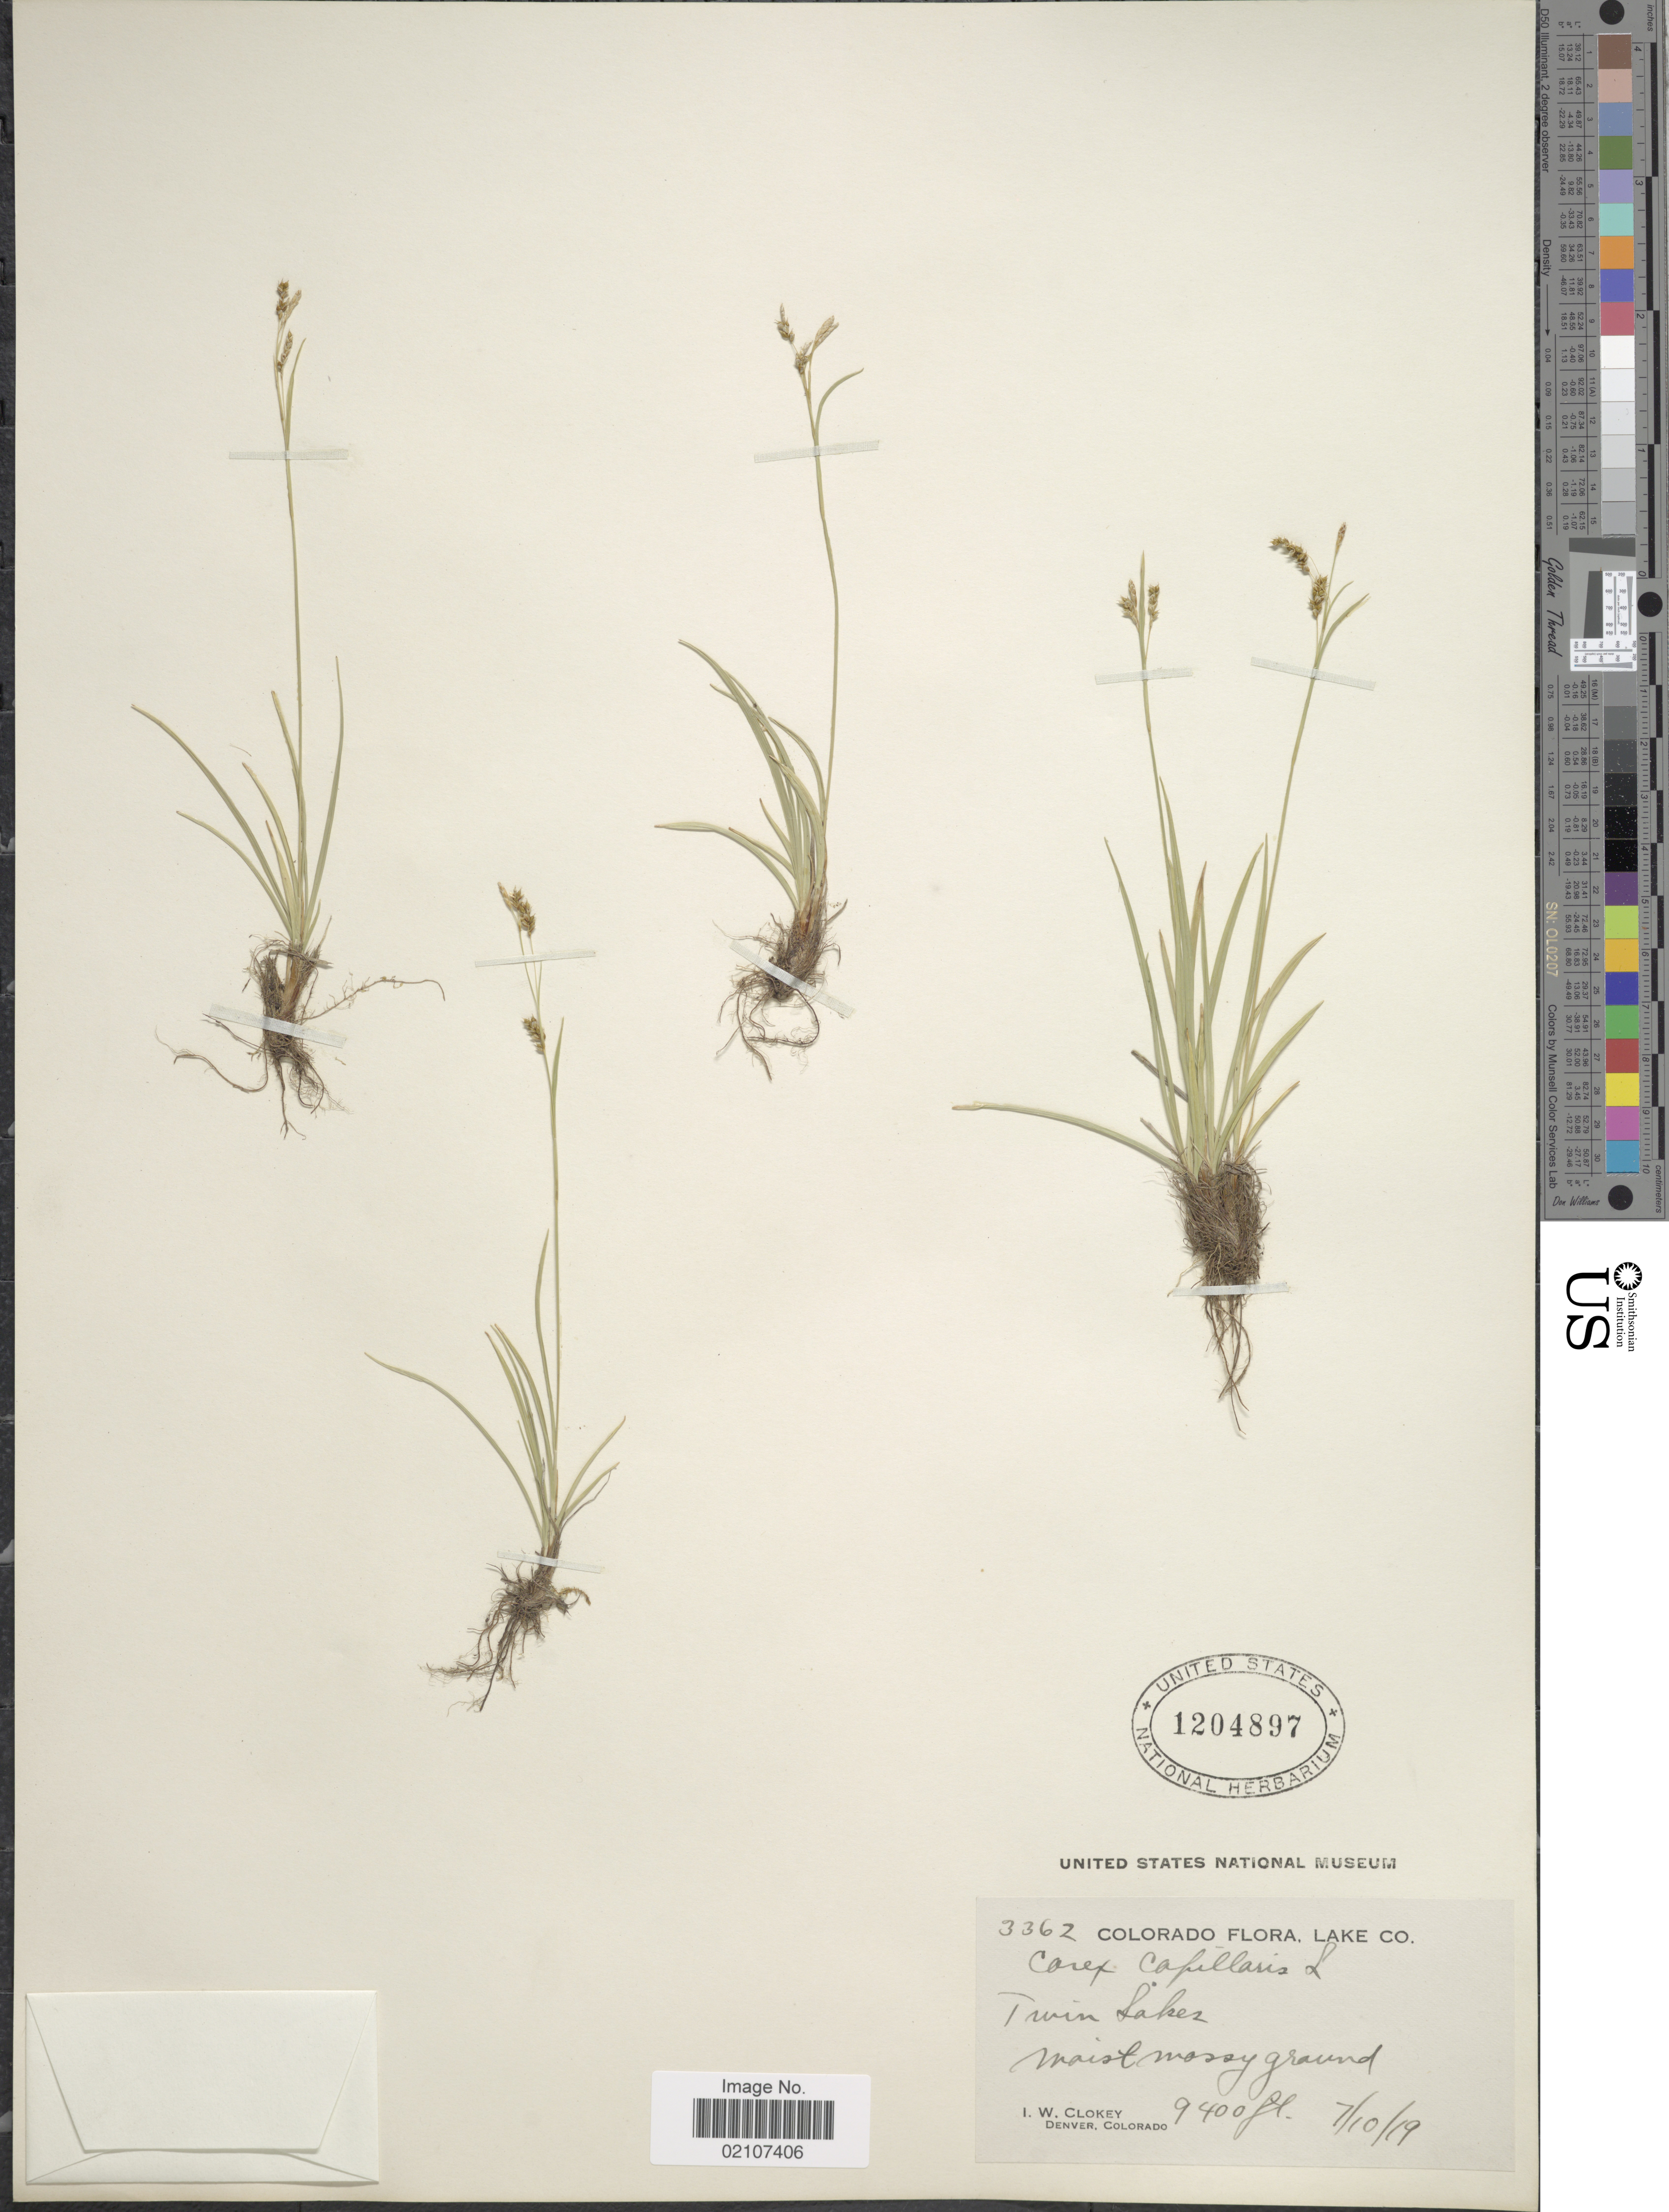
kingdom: Plantae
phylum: Tracheophyta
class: Liliopsida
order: Poales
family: Cyperaceae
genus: Carex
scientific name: Carex capillaris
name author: L.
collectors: I. W. Clokey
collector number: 3362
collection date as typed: Transcribed d/m/y: 10/7/19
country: United States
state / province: Colorado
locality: Lake Co, Twin Lakes, Moist mossy ground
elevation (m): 2865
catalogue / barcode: US 1204897